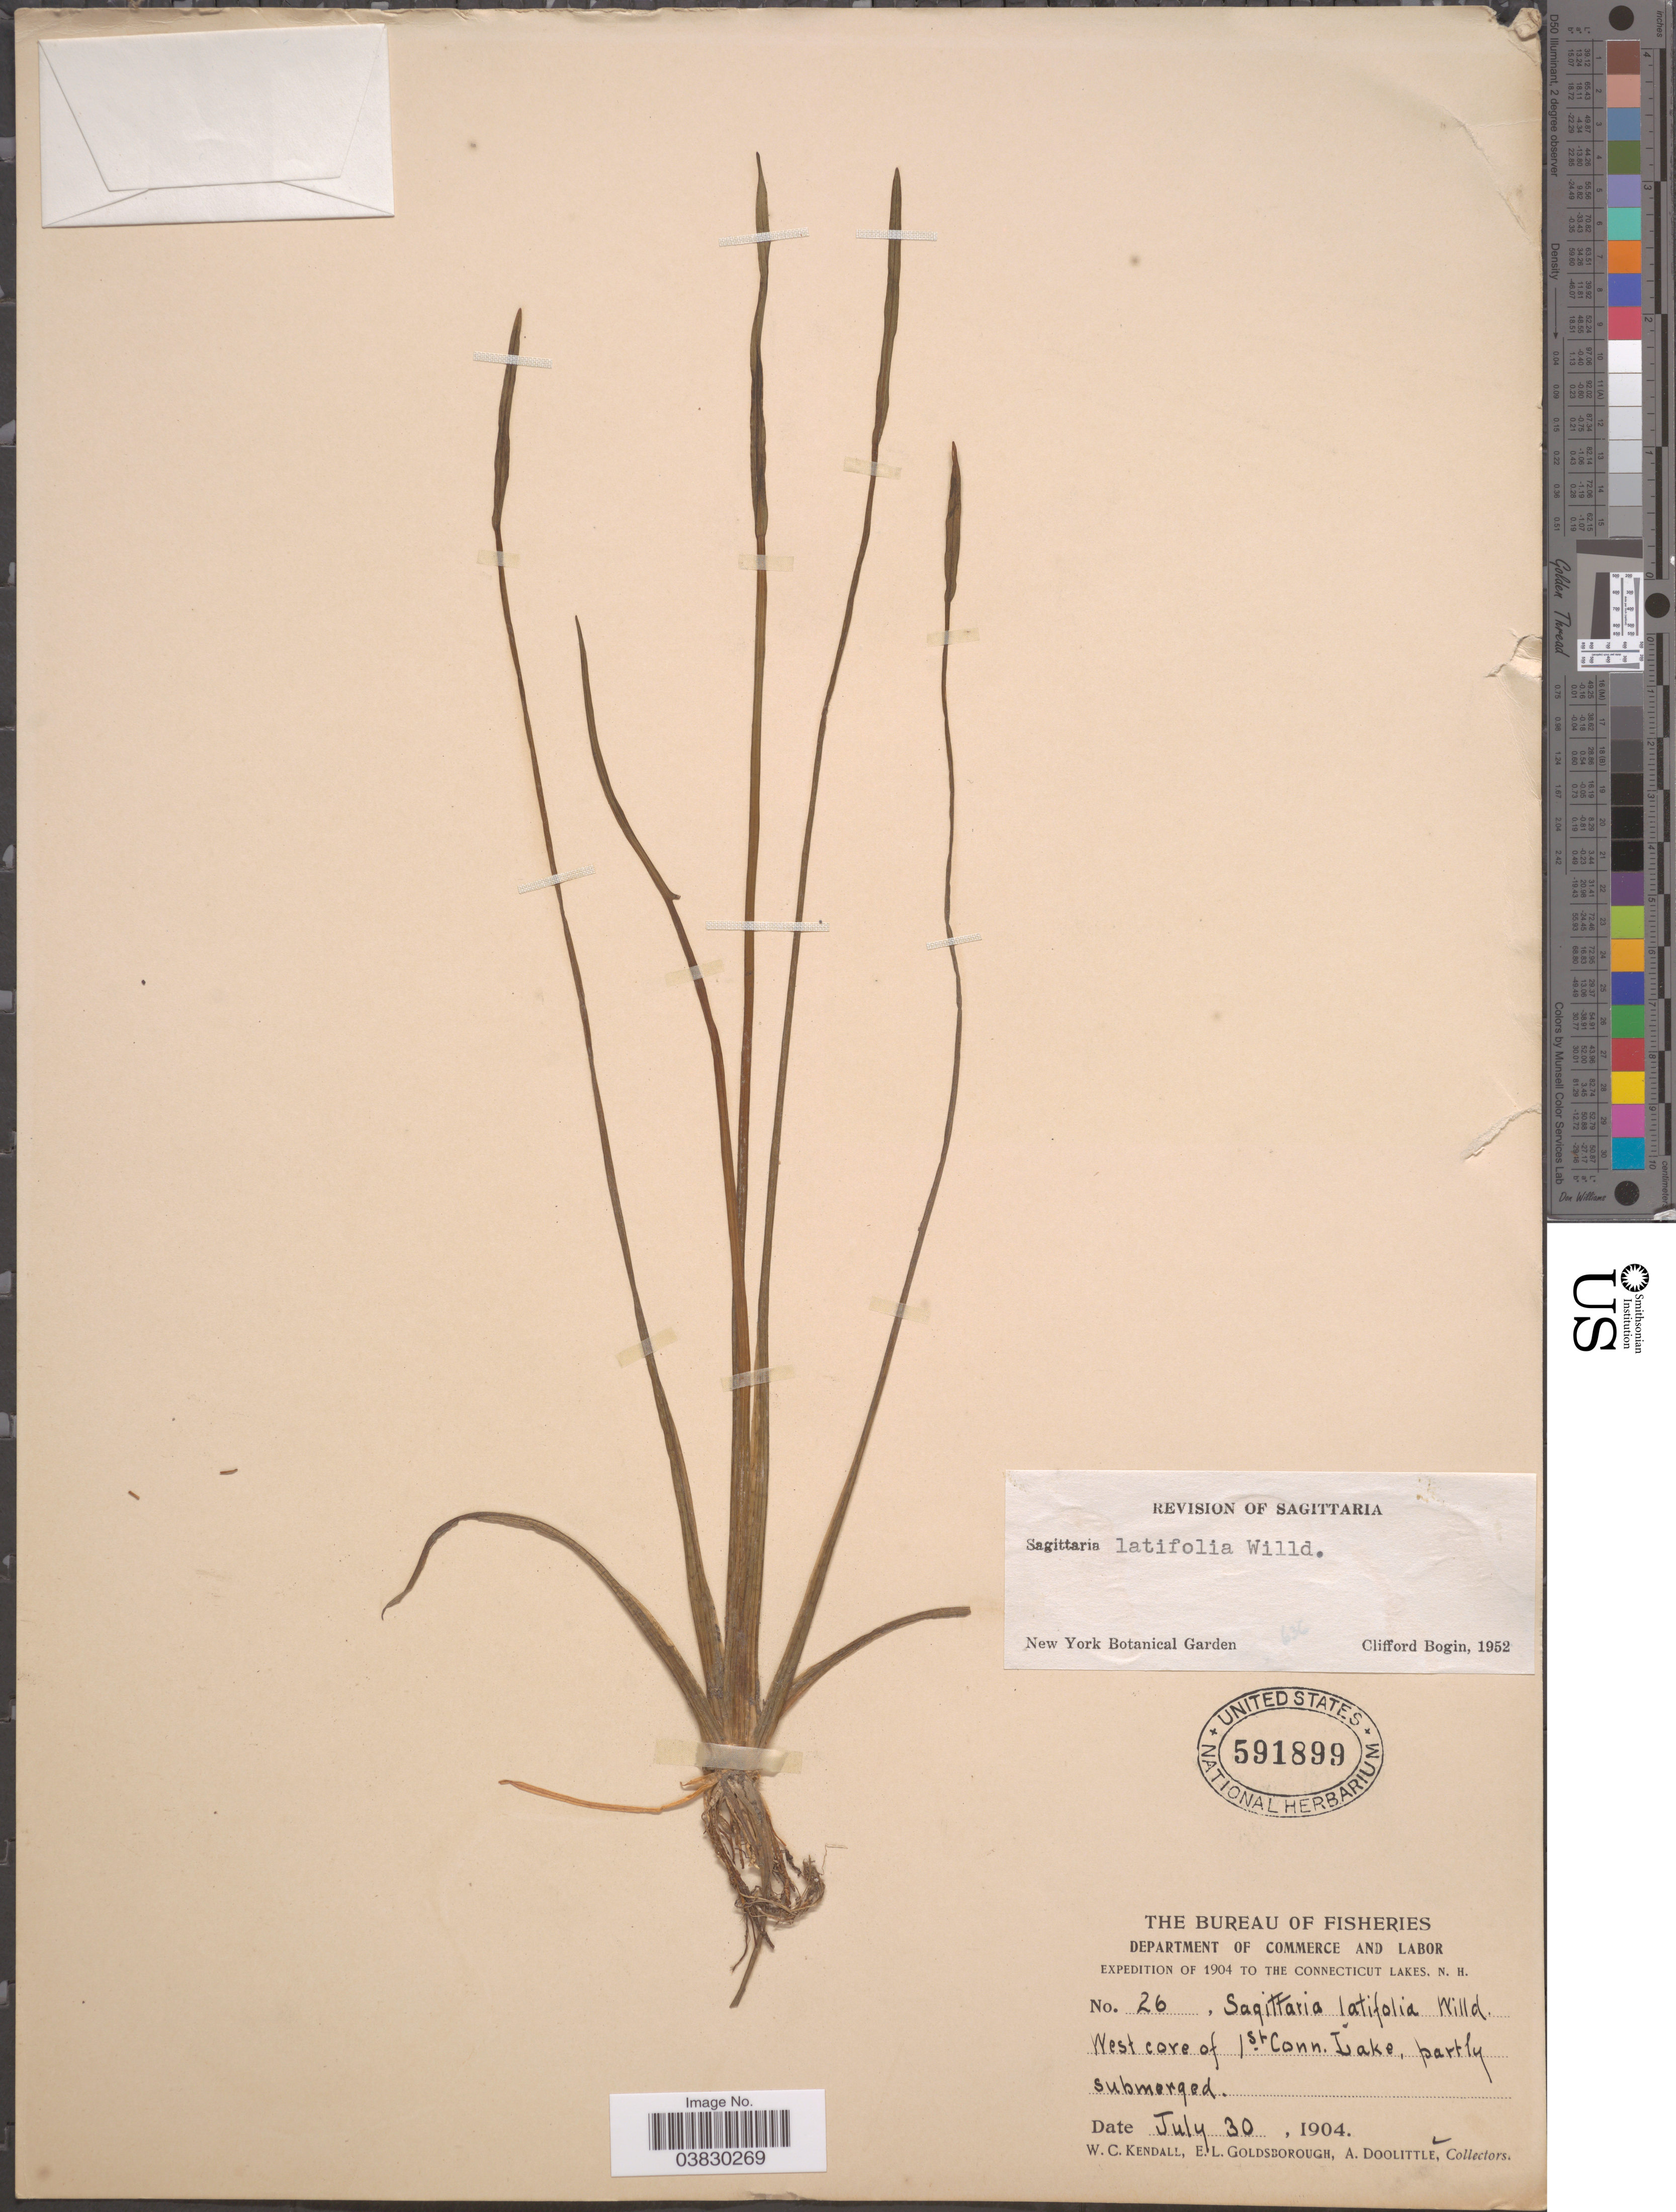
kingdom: Plantae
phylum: Tracheophyta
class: Liliopsida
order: Alismatales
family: Alismataceae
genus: Sagittaria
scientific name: Sagittaria latifolia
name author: Willd.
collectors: W. Kendall, E. Goldsborough & A. Doolittle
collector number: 26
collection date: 1904-07-30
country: United States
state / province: New Hampshire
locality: The Connecticut Lakes. West core of 1st Conn. Lake.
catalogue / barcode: US 591899